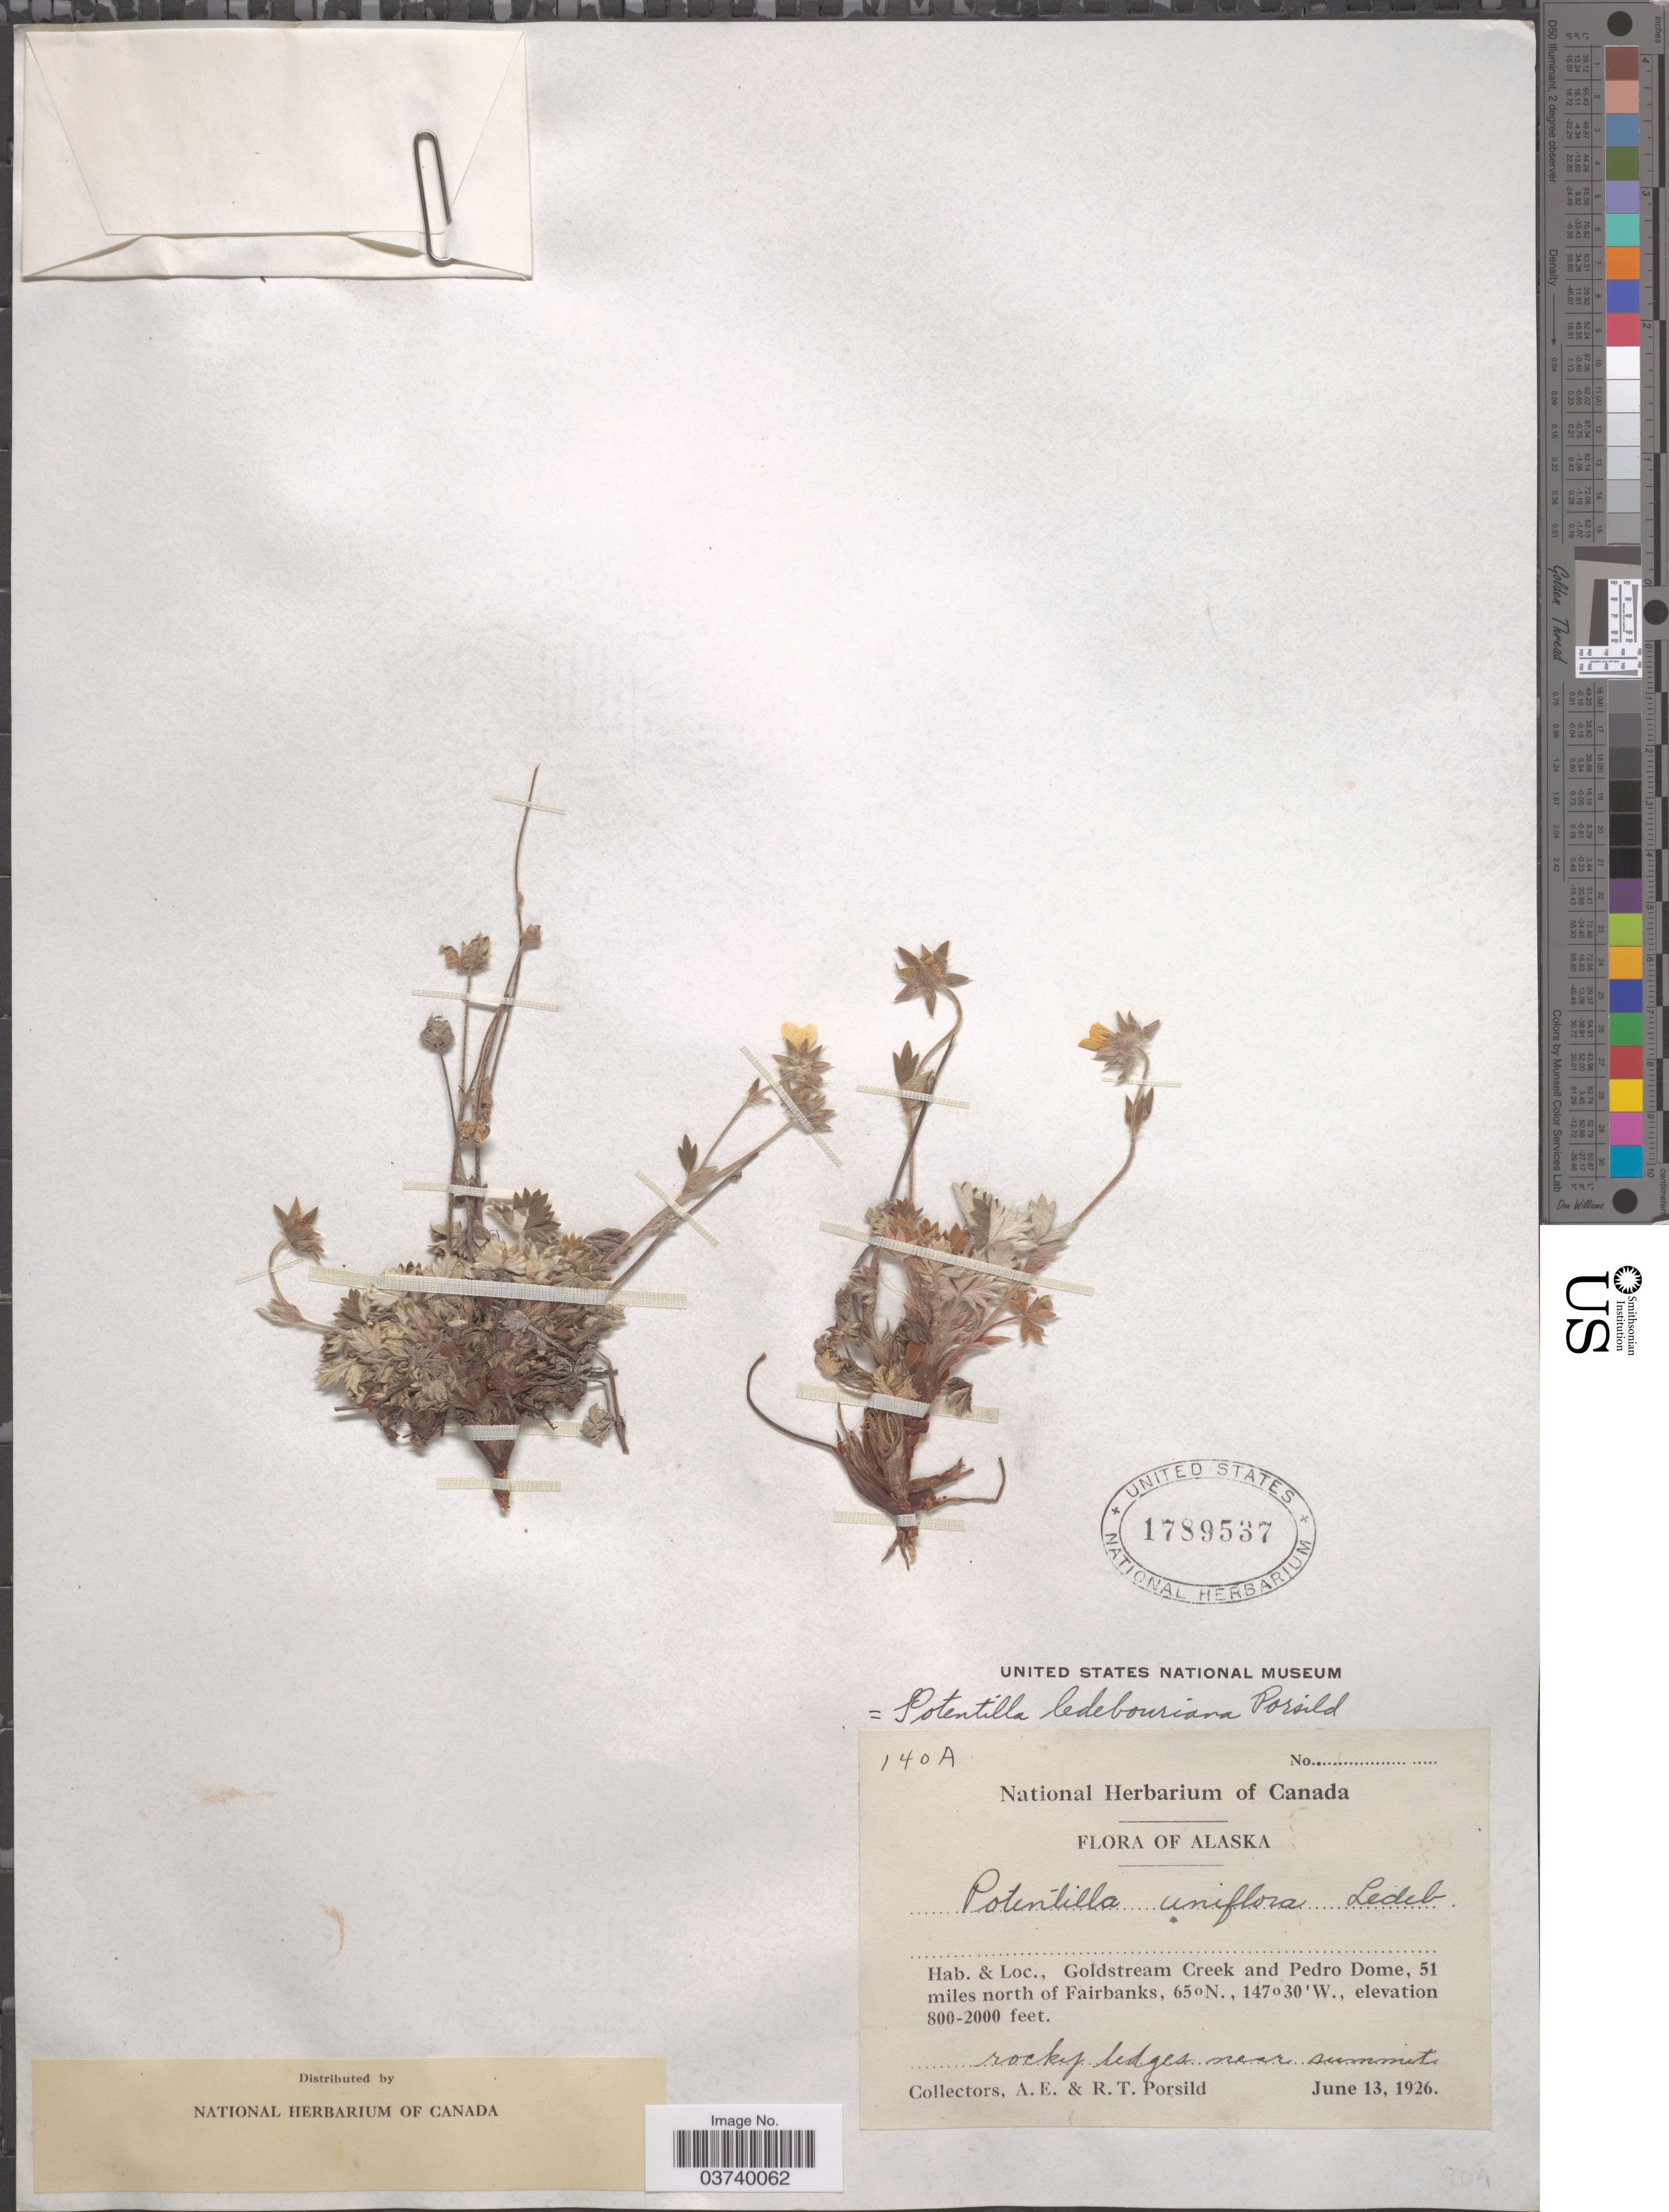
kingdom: Plantae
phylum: Tracheophyta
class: Magnoliopsida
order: Rosales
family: Rosaceae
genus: Potentilla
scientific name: Potentilla ledebouriana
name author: A.E. Porsild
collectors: A. E. Porsild & R. T. Porsild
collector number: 140A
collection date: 1926-06-13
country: United States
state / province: Alaska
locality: Goldstream Creek and Pedro Dome, 51 miles north of Fairbanks. Rocky ledges near summit.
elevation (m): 244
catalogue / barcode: US 1789537